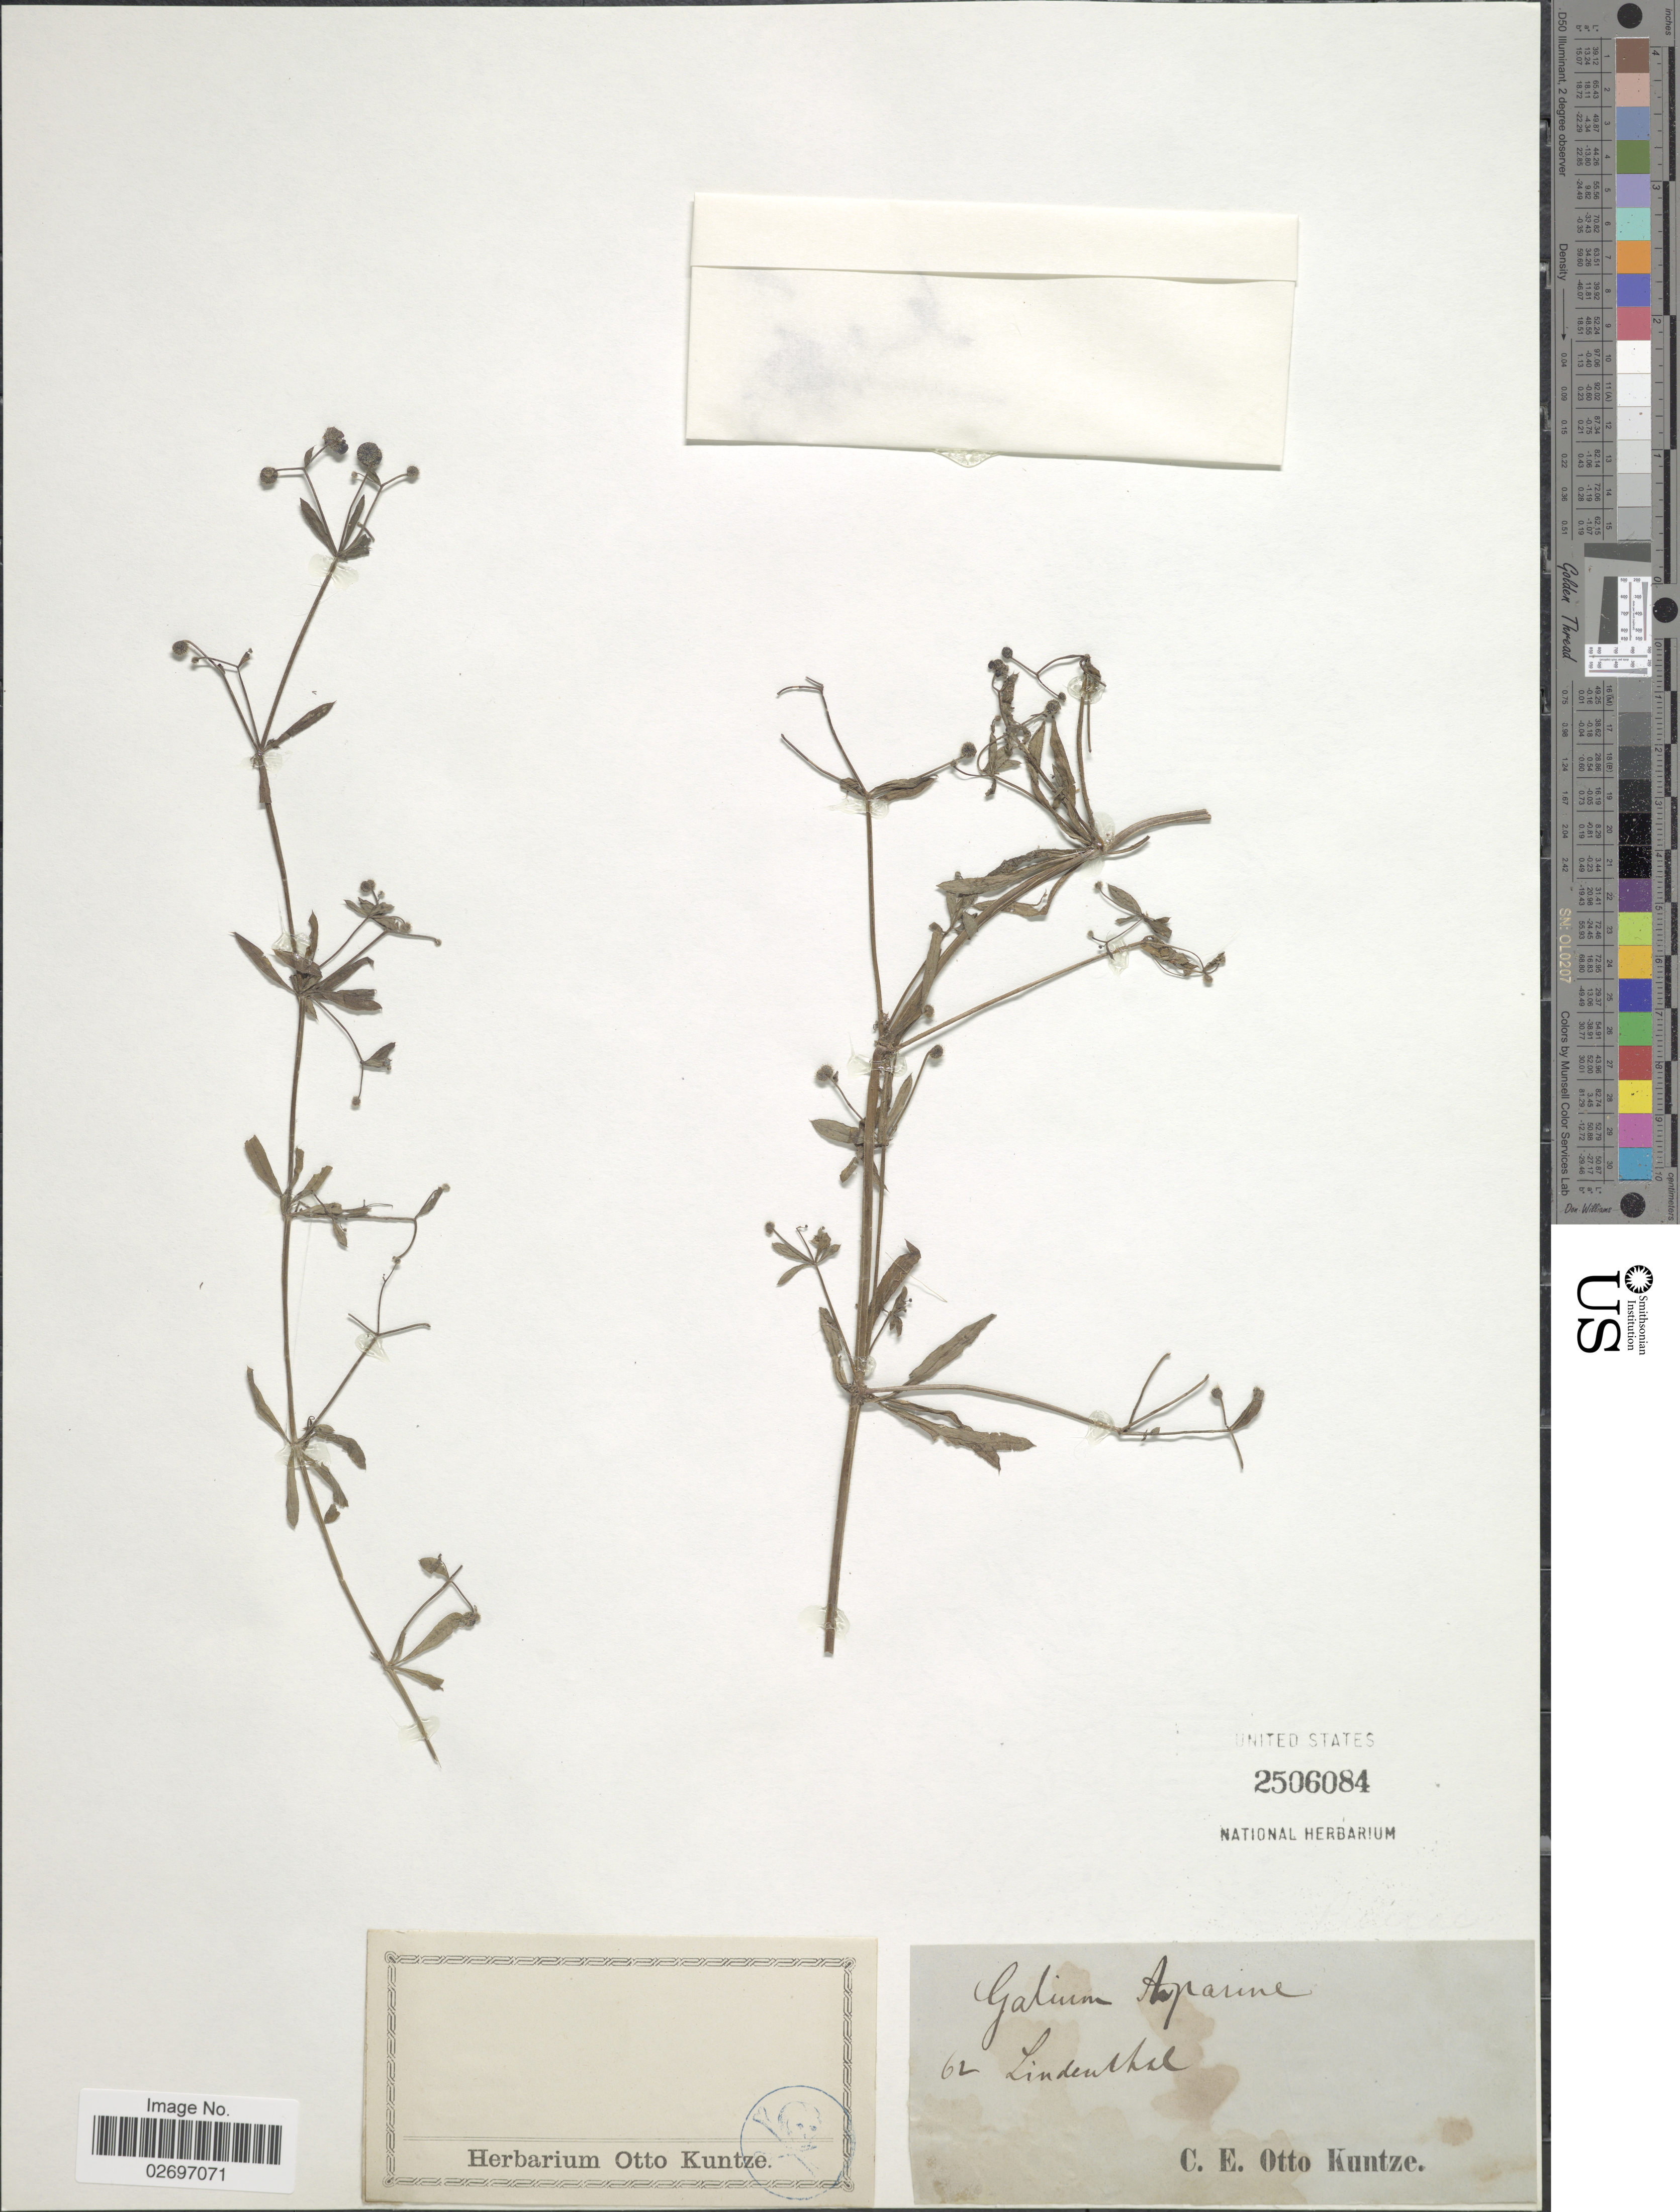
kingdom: Plantae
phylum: Tracheophyta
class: Magnoliopsida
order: Gentianales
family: Rubiaceae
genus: Galium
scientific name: Galium aparine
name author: L.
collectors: C.E.O. Kuntze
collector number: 62?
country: Germany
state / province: Nordrhein-Westfalen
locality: Lindenthal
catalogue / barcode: US 2506084